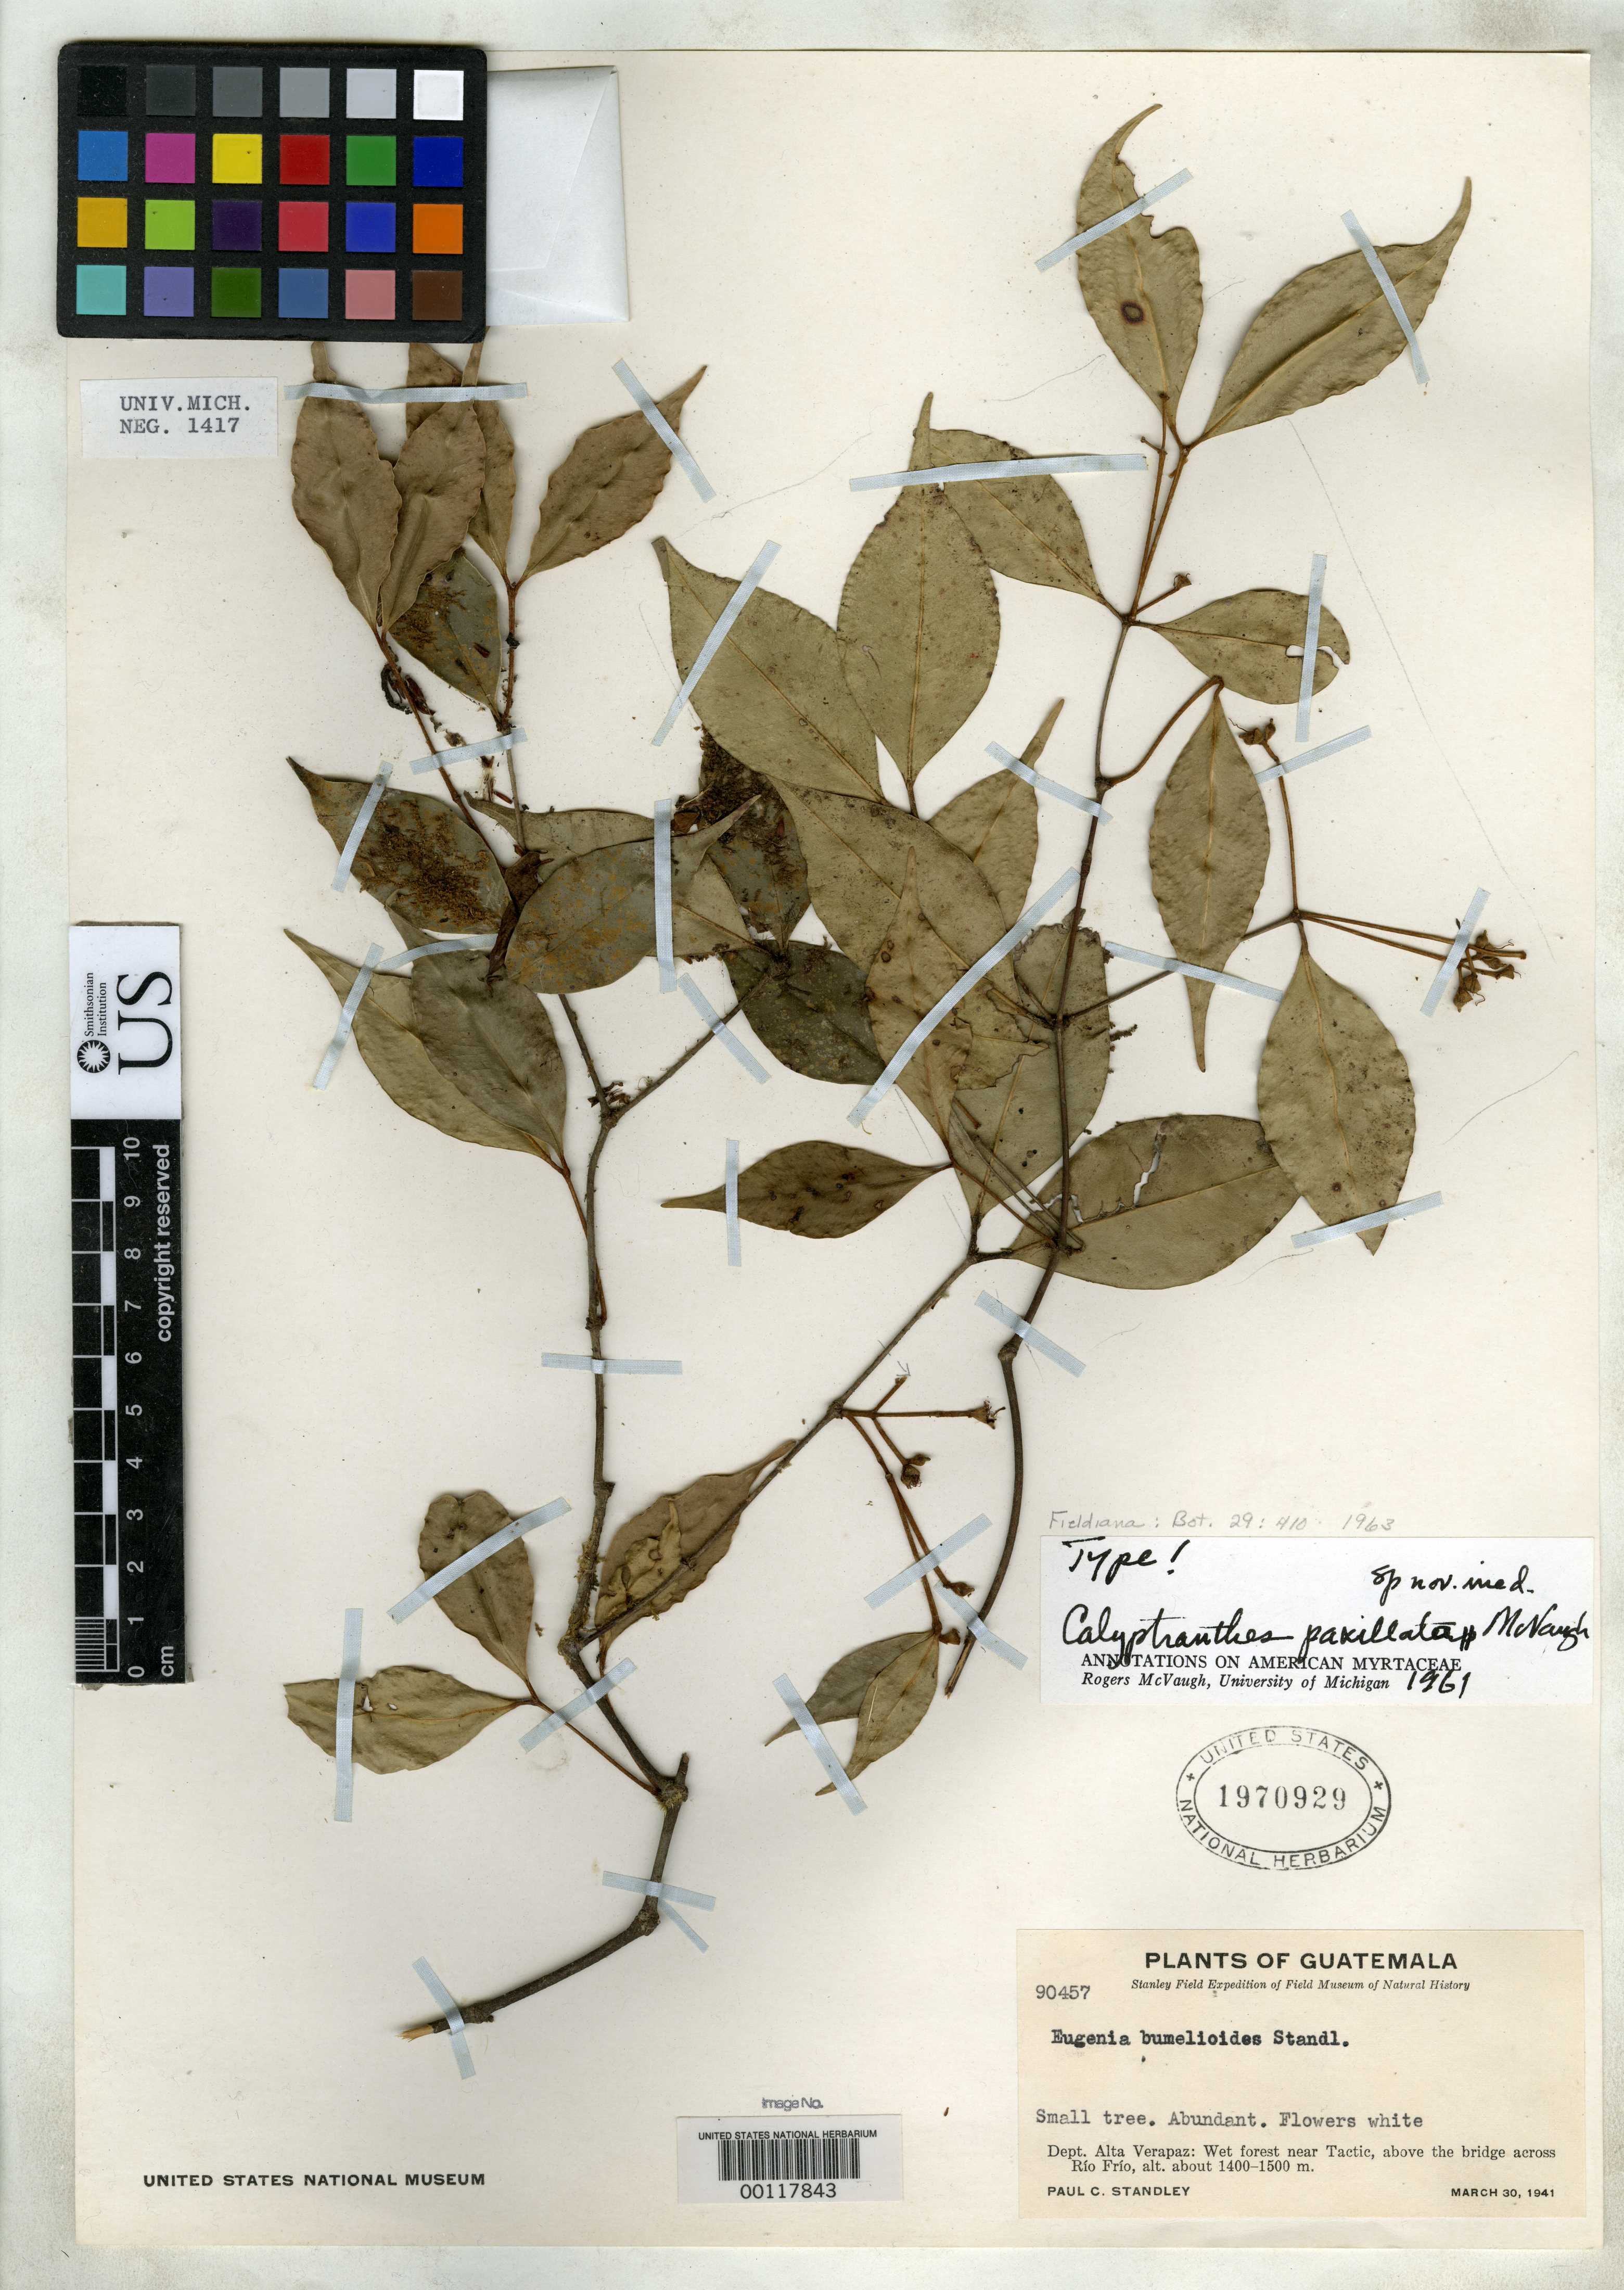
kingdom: Plantae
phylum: Tracheophyta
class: Magnoliopsida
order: Myrtales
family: Myrtaceae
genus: Calyptranthes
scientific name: Calyptranthes paxillata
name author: McVaugh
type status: Holotype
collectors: P. C. Standley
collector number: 90457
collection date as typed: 30 Mar 1941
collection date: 1941-03-30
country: Guatemala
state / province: Alta Verapaz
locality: Above Tactic, above Rio Frio.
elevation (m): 1400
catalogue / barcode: US 1970929